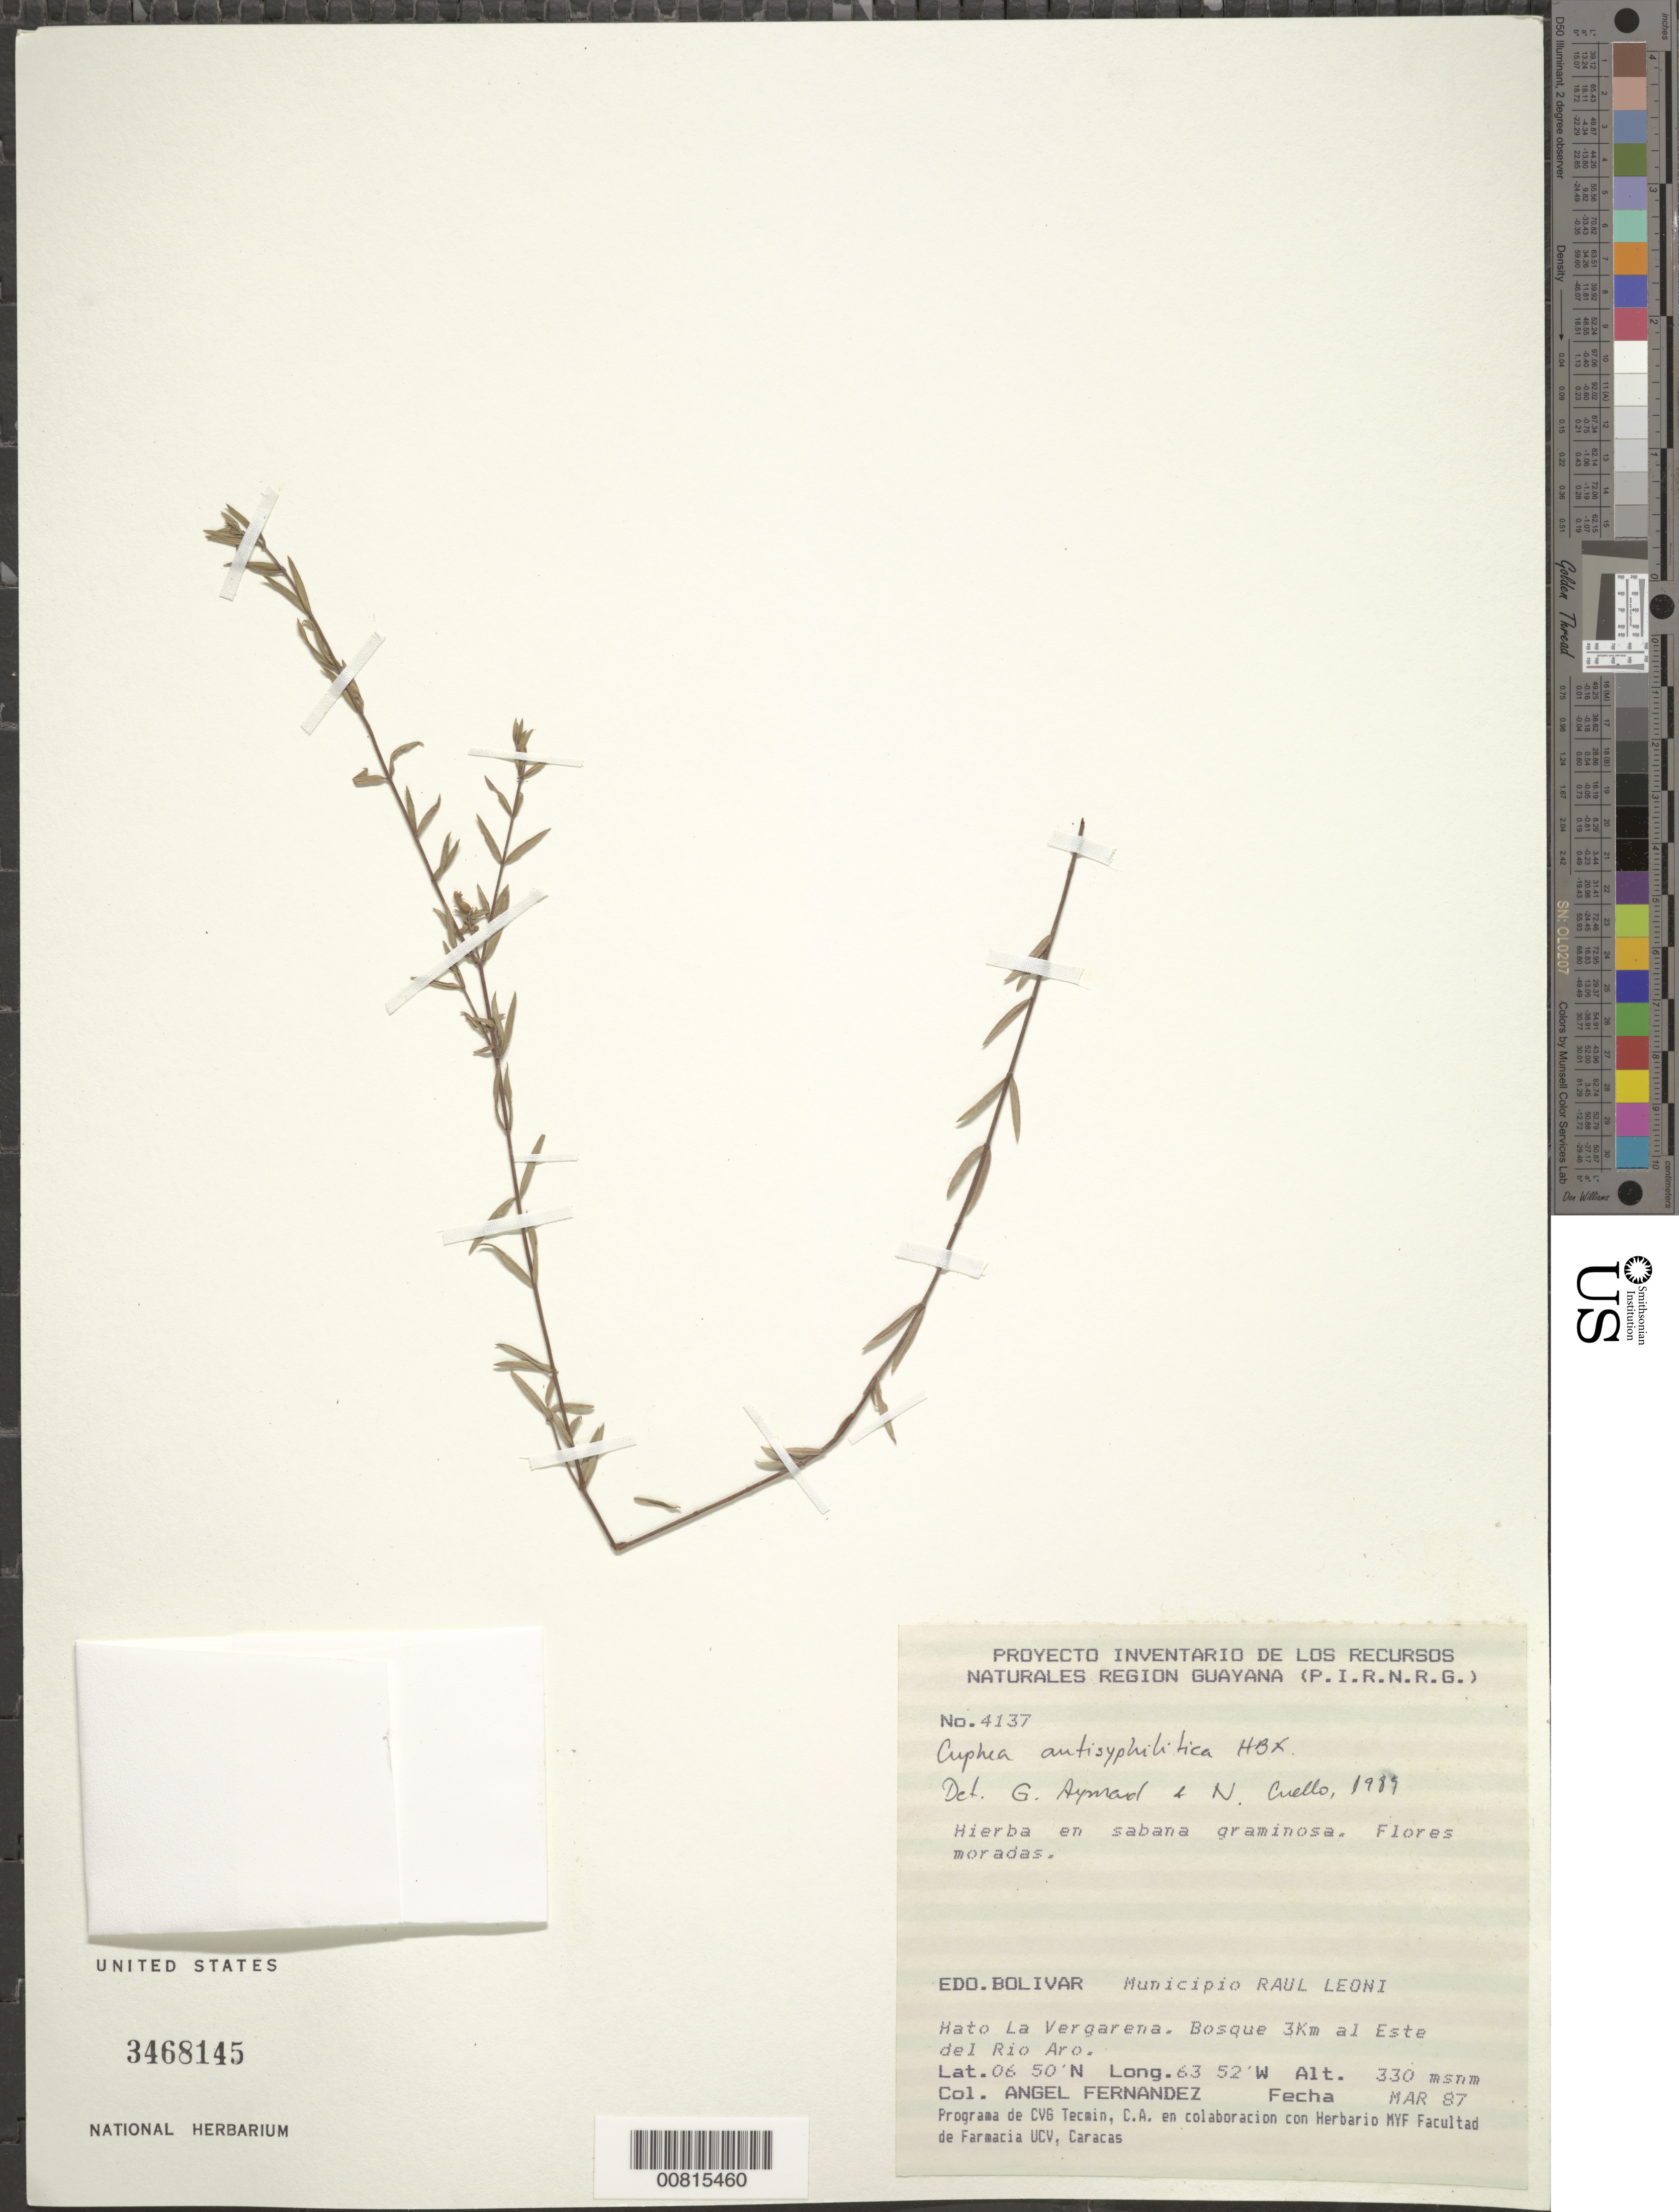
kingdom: Plantae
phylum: Tracheophyta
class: Magnoliopsida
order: Myrtales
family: Lythraceae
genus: Cuphea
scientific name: Cuphea antisyphilitica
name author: Kunth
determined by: Aymard C., G. A.; Cuello, Nidia L.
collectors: A. Fernández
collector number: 4137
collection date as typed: Mar-87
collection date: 1987-03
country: Venezuela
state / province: Bolívar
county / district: Angostura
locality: Mun. Raúl Leoni [=Angostura], Hato La Veragarena, 3 km al este del Río Aro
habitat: Grass savanna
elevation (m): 330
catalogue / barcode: US 3468145